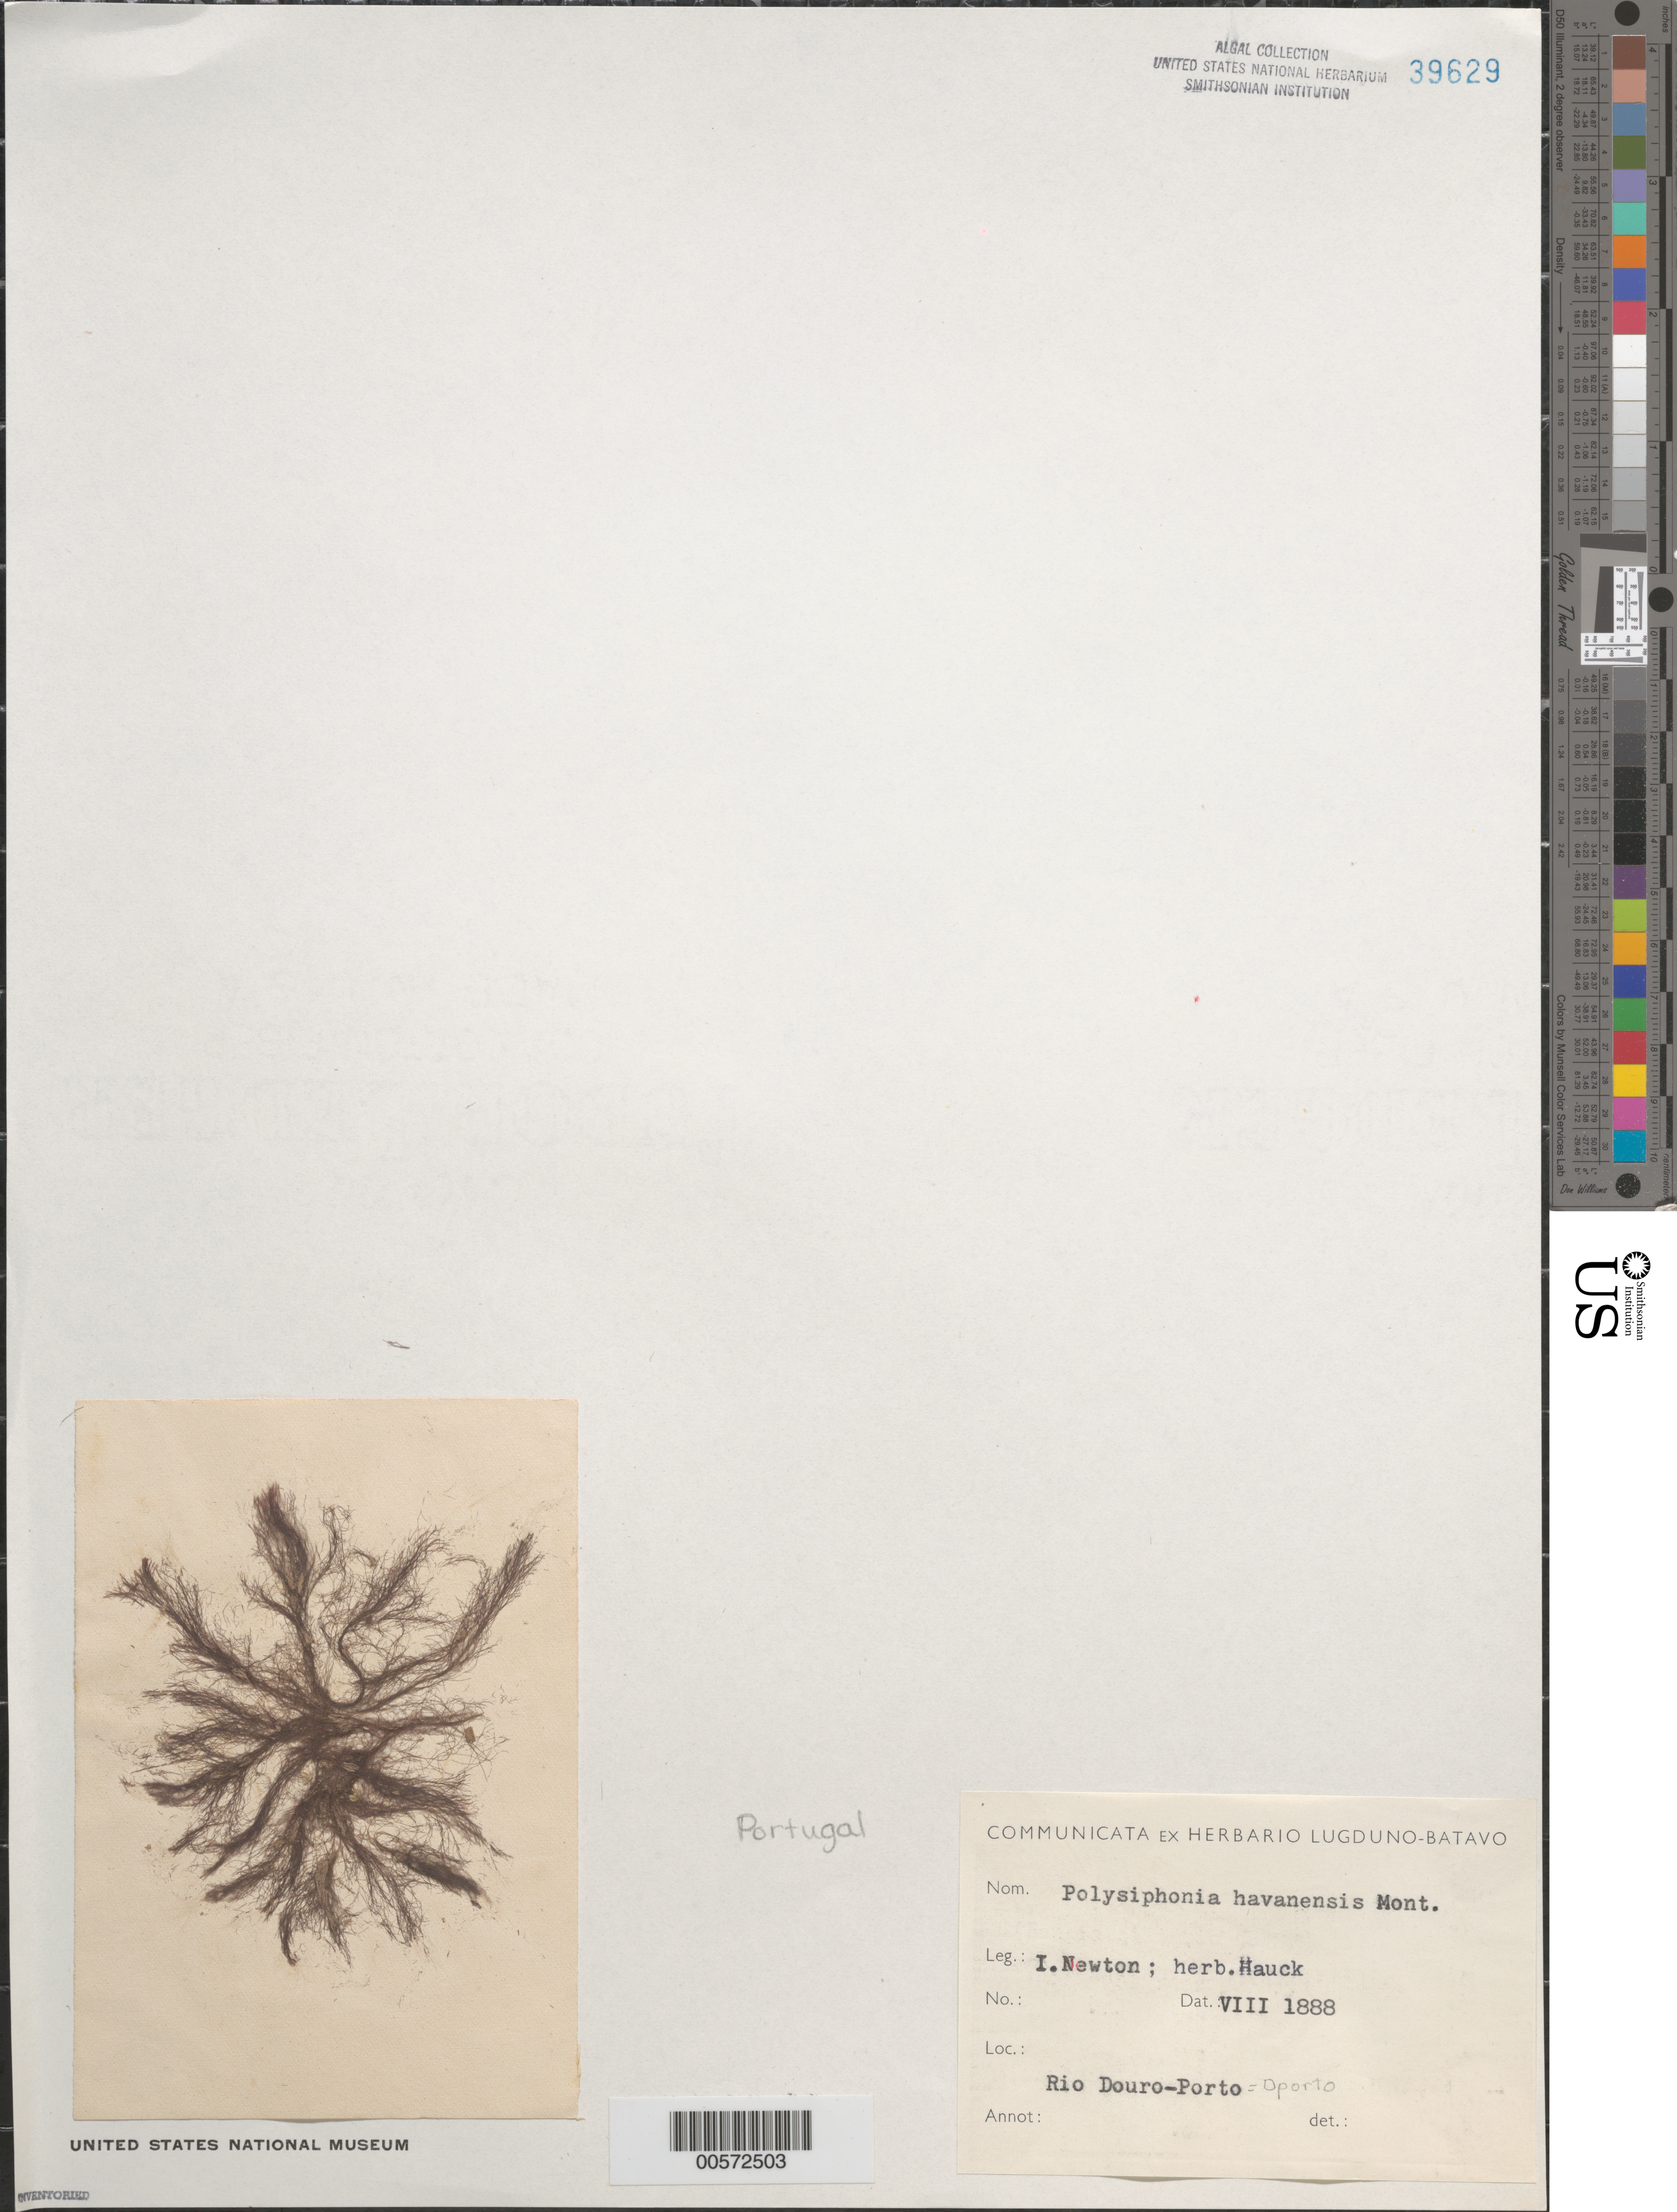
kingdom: Plantae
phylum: Rhodophyta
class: Florideophyceae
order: Ceramiales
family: Rhodomelaceae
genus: Polysiphonia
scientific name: Polysiphonia havanensis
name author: Mont.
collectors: I. Newton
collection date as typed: Aug 1888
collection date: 1888-08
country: Portugal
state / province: Porto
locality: Oporto, Rio Douro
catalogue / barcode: US 39629